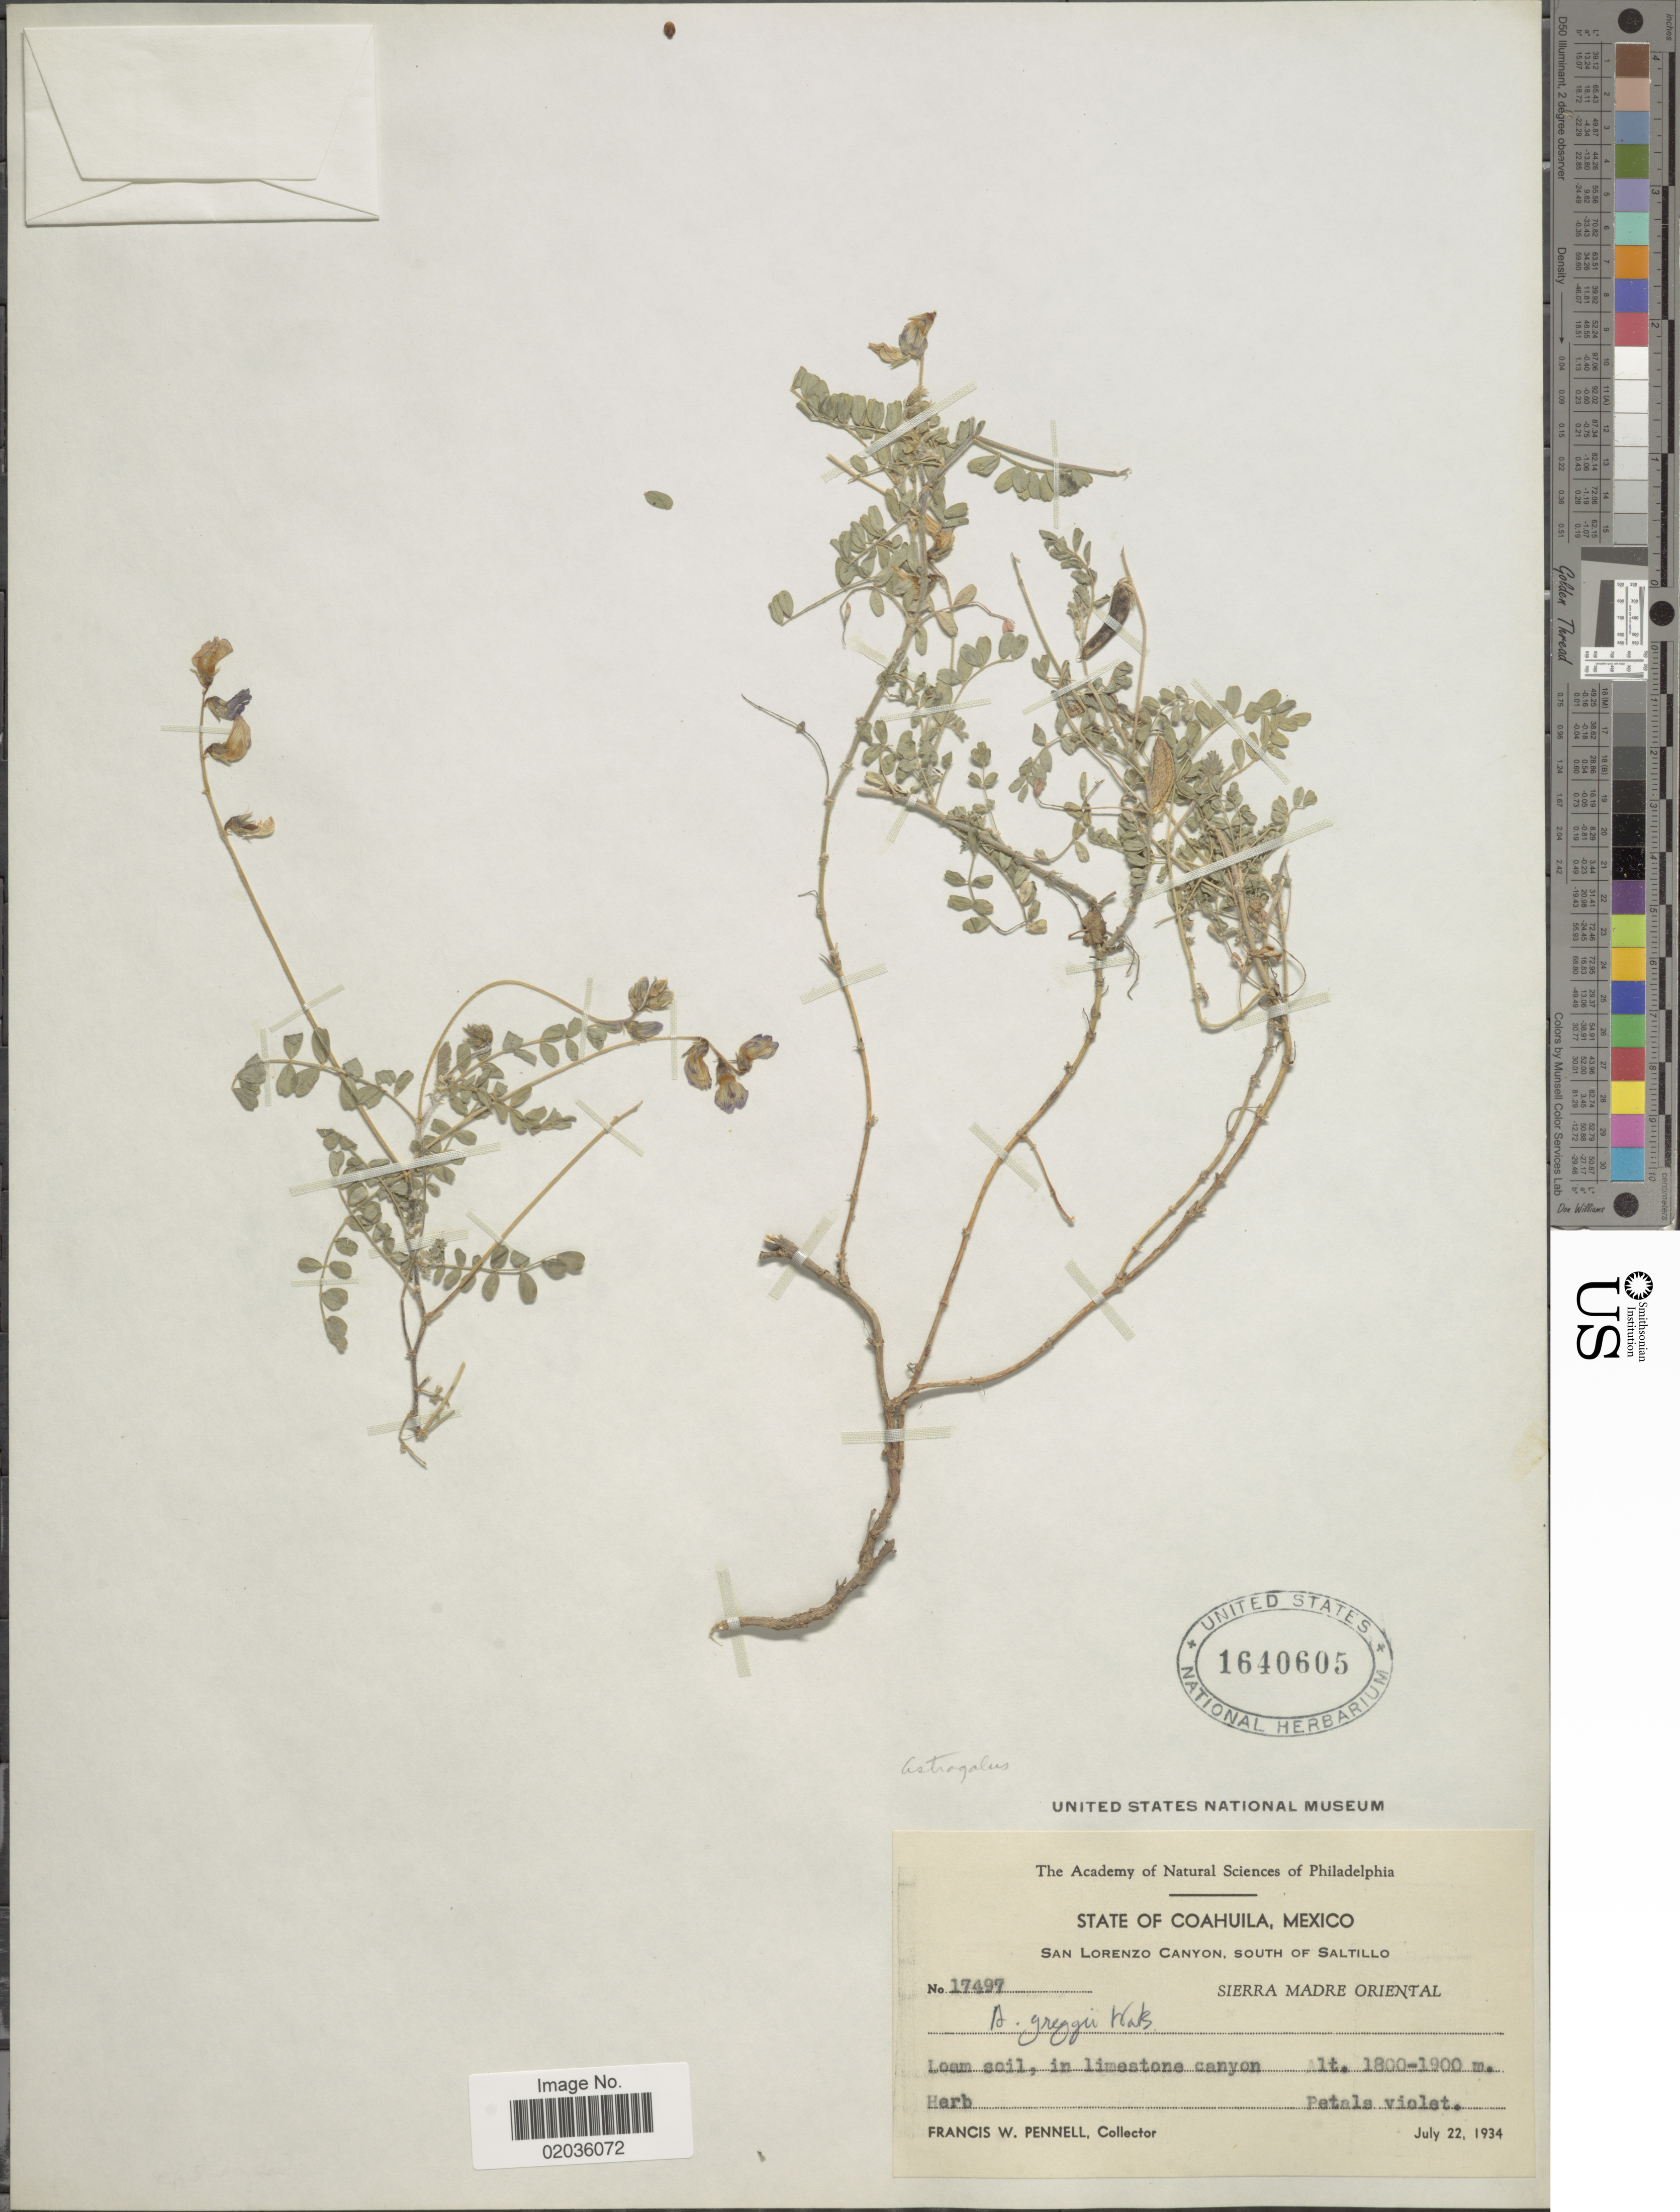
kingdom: Plantae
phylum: Tracheophyta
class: Magnoliopsida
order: Fabales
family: Fabaceae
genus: Astragalus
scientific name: Astragalus greggii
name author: S. Watson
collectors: F. W. Pennell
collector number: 17497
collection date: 1934-07-22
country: Mexico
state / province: Coahuila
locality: State of Coahuila, Mexico. San Lorenzo Canyon, South of Saltillo, Sierra Madre Oriental.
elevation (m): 1800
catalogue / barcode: US 1640605